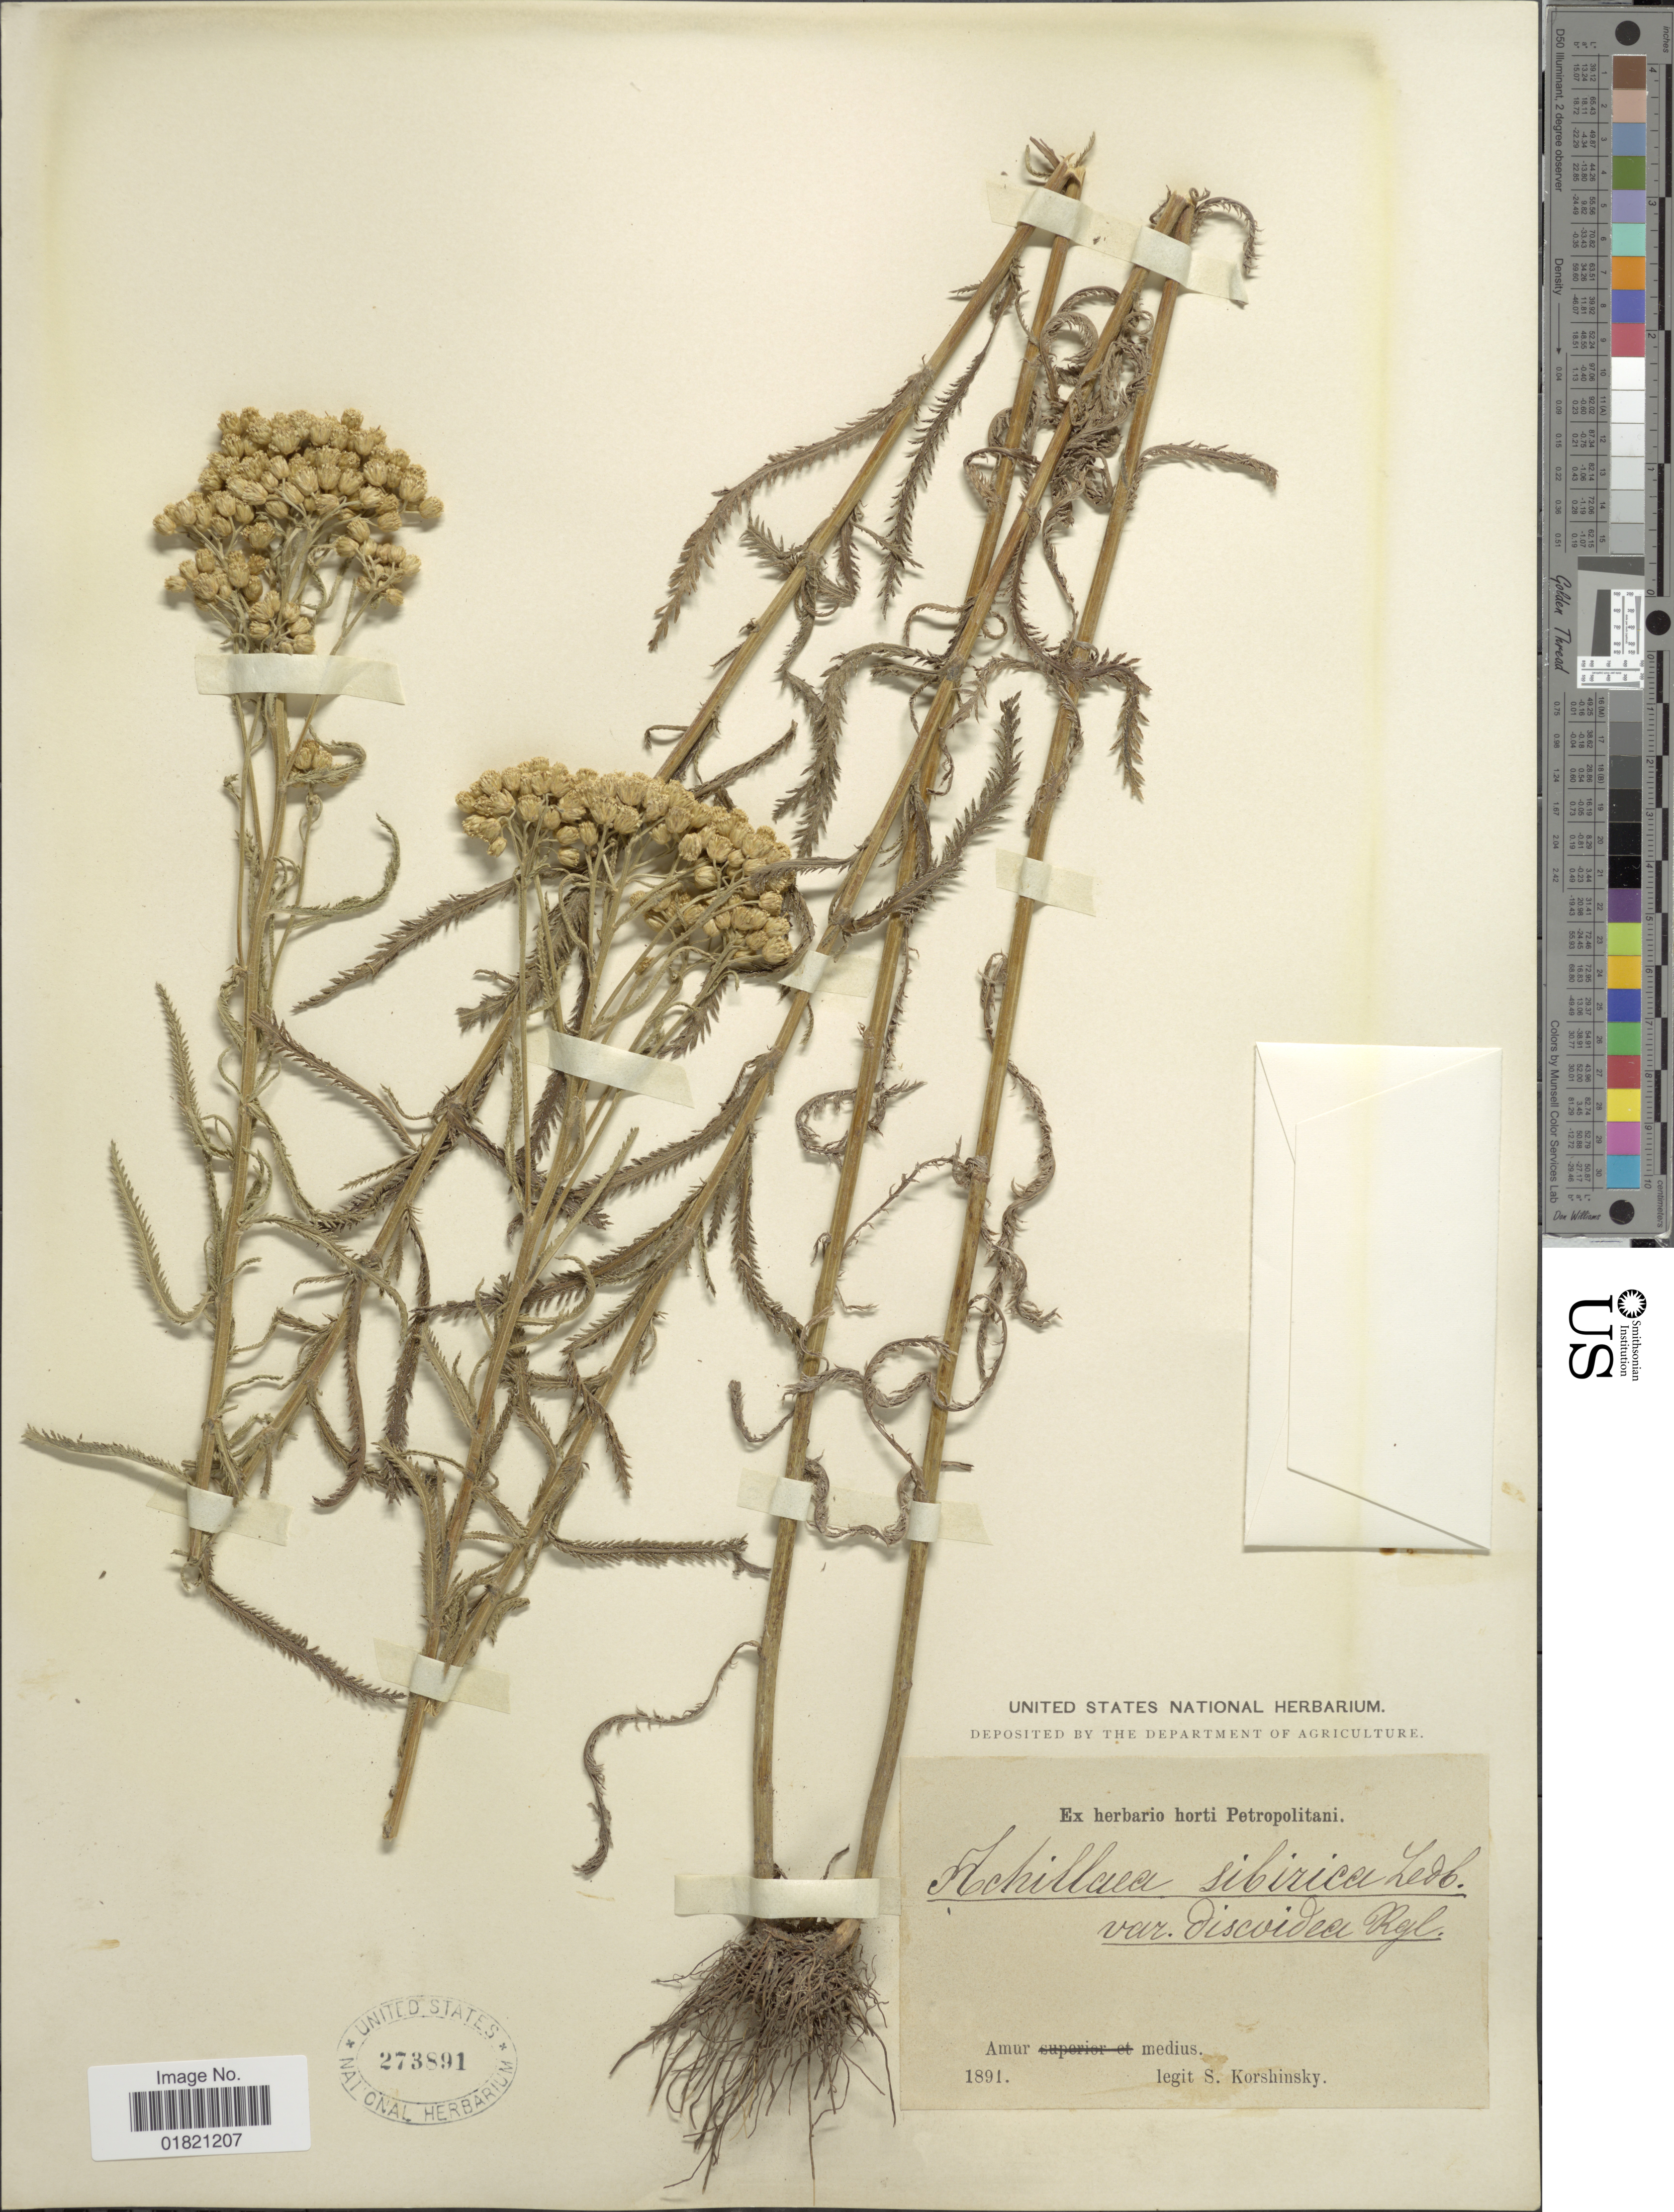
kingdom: Plantae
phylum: Tracheophyta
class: Magnoliopsida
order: Asterales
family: Asteraceae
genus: Achillea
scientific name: Achillea sibirica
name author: Ledeb.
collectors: S. I. Korshinsky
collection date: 1891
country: Russian Federation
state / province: Amur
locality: Amur medius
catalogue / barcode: US 273891